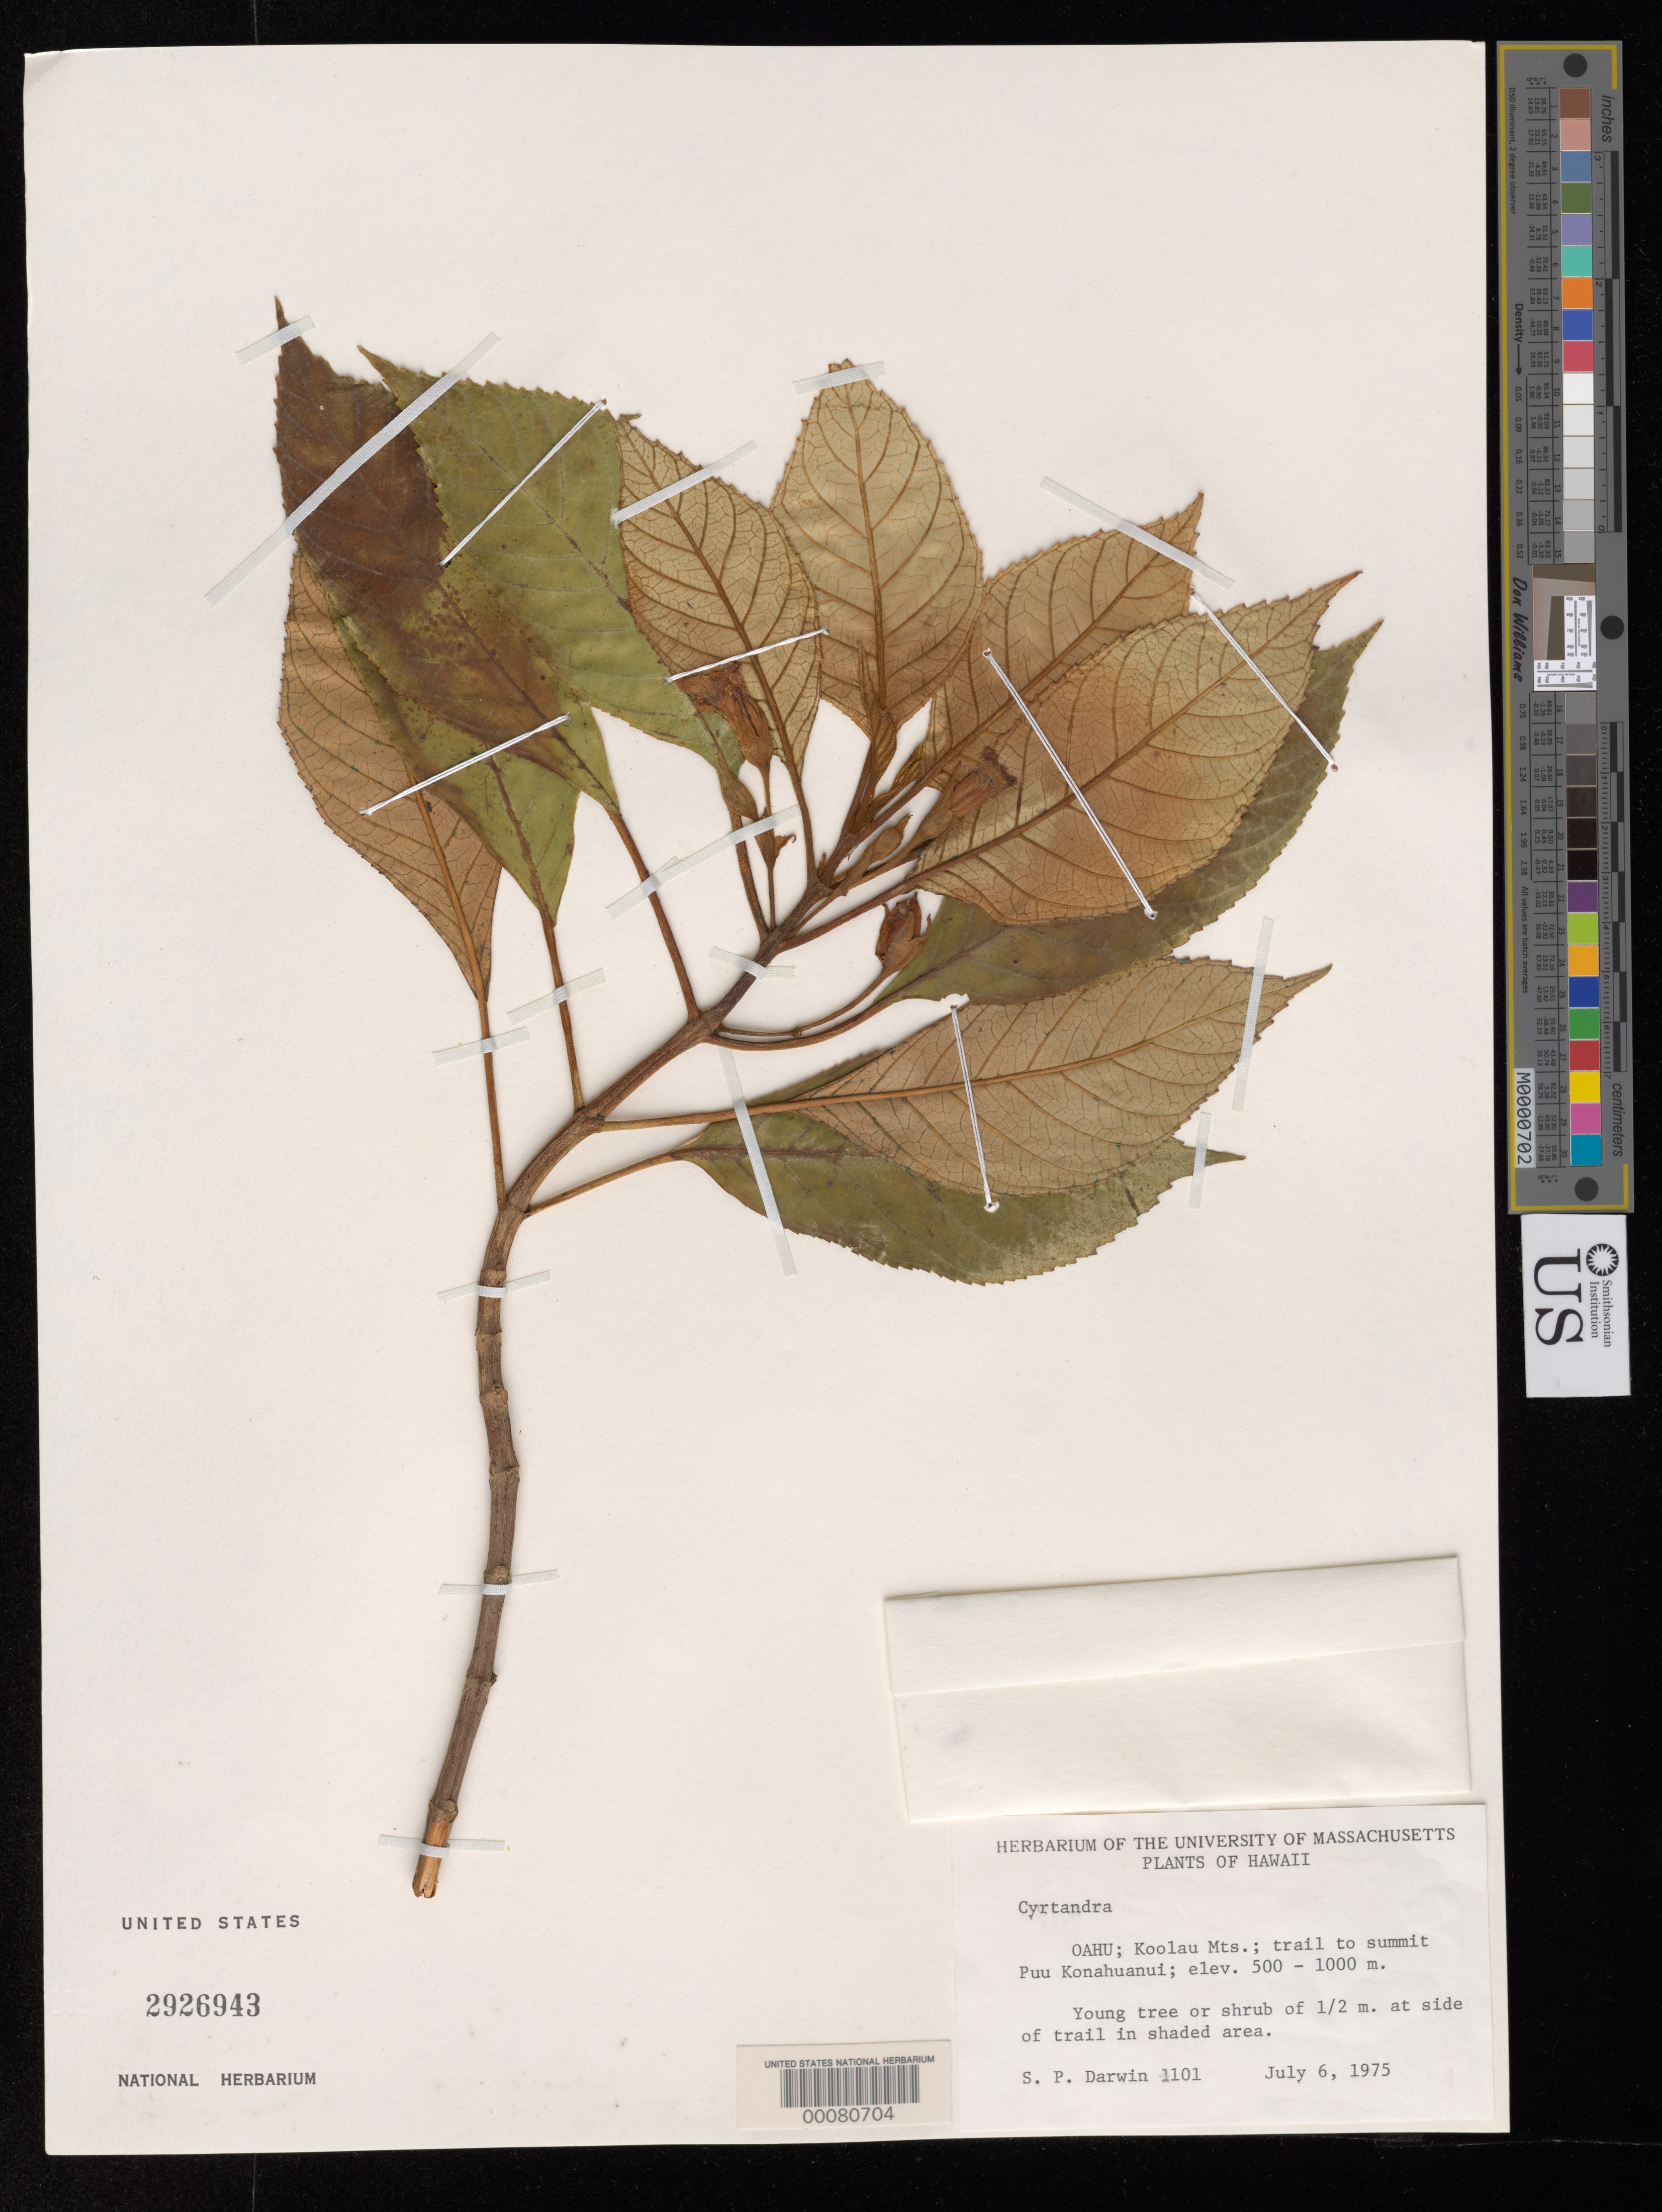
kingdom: Plantae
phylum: Tracheophyta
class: Magnoliopsida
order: Lamiales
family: Gesneriaceae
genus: Cyrtandra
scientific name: Cyrtandra sp.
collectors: S. P. Darwin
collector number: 1101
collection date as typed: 06 Jul 1975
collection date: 1975-07-06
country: United States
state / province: Hawaii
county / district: Honolulu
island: Oahu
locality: Koolau mts, trail to summit Puu Konahuanui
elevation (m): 500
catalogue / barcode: US 2926943